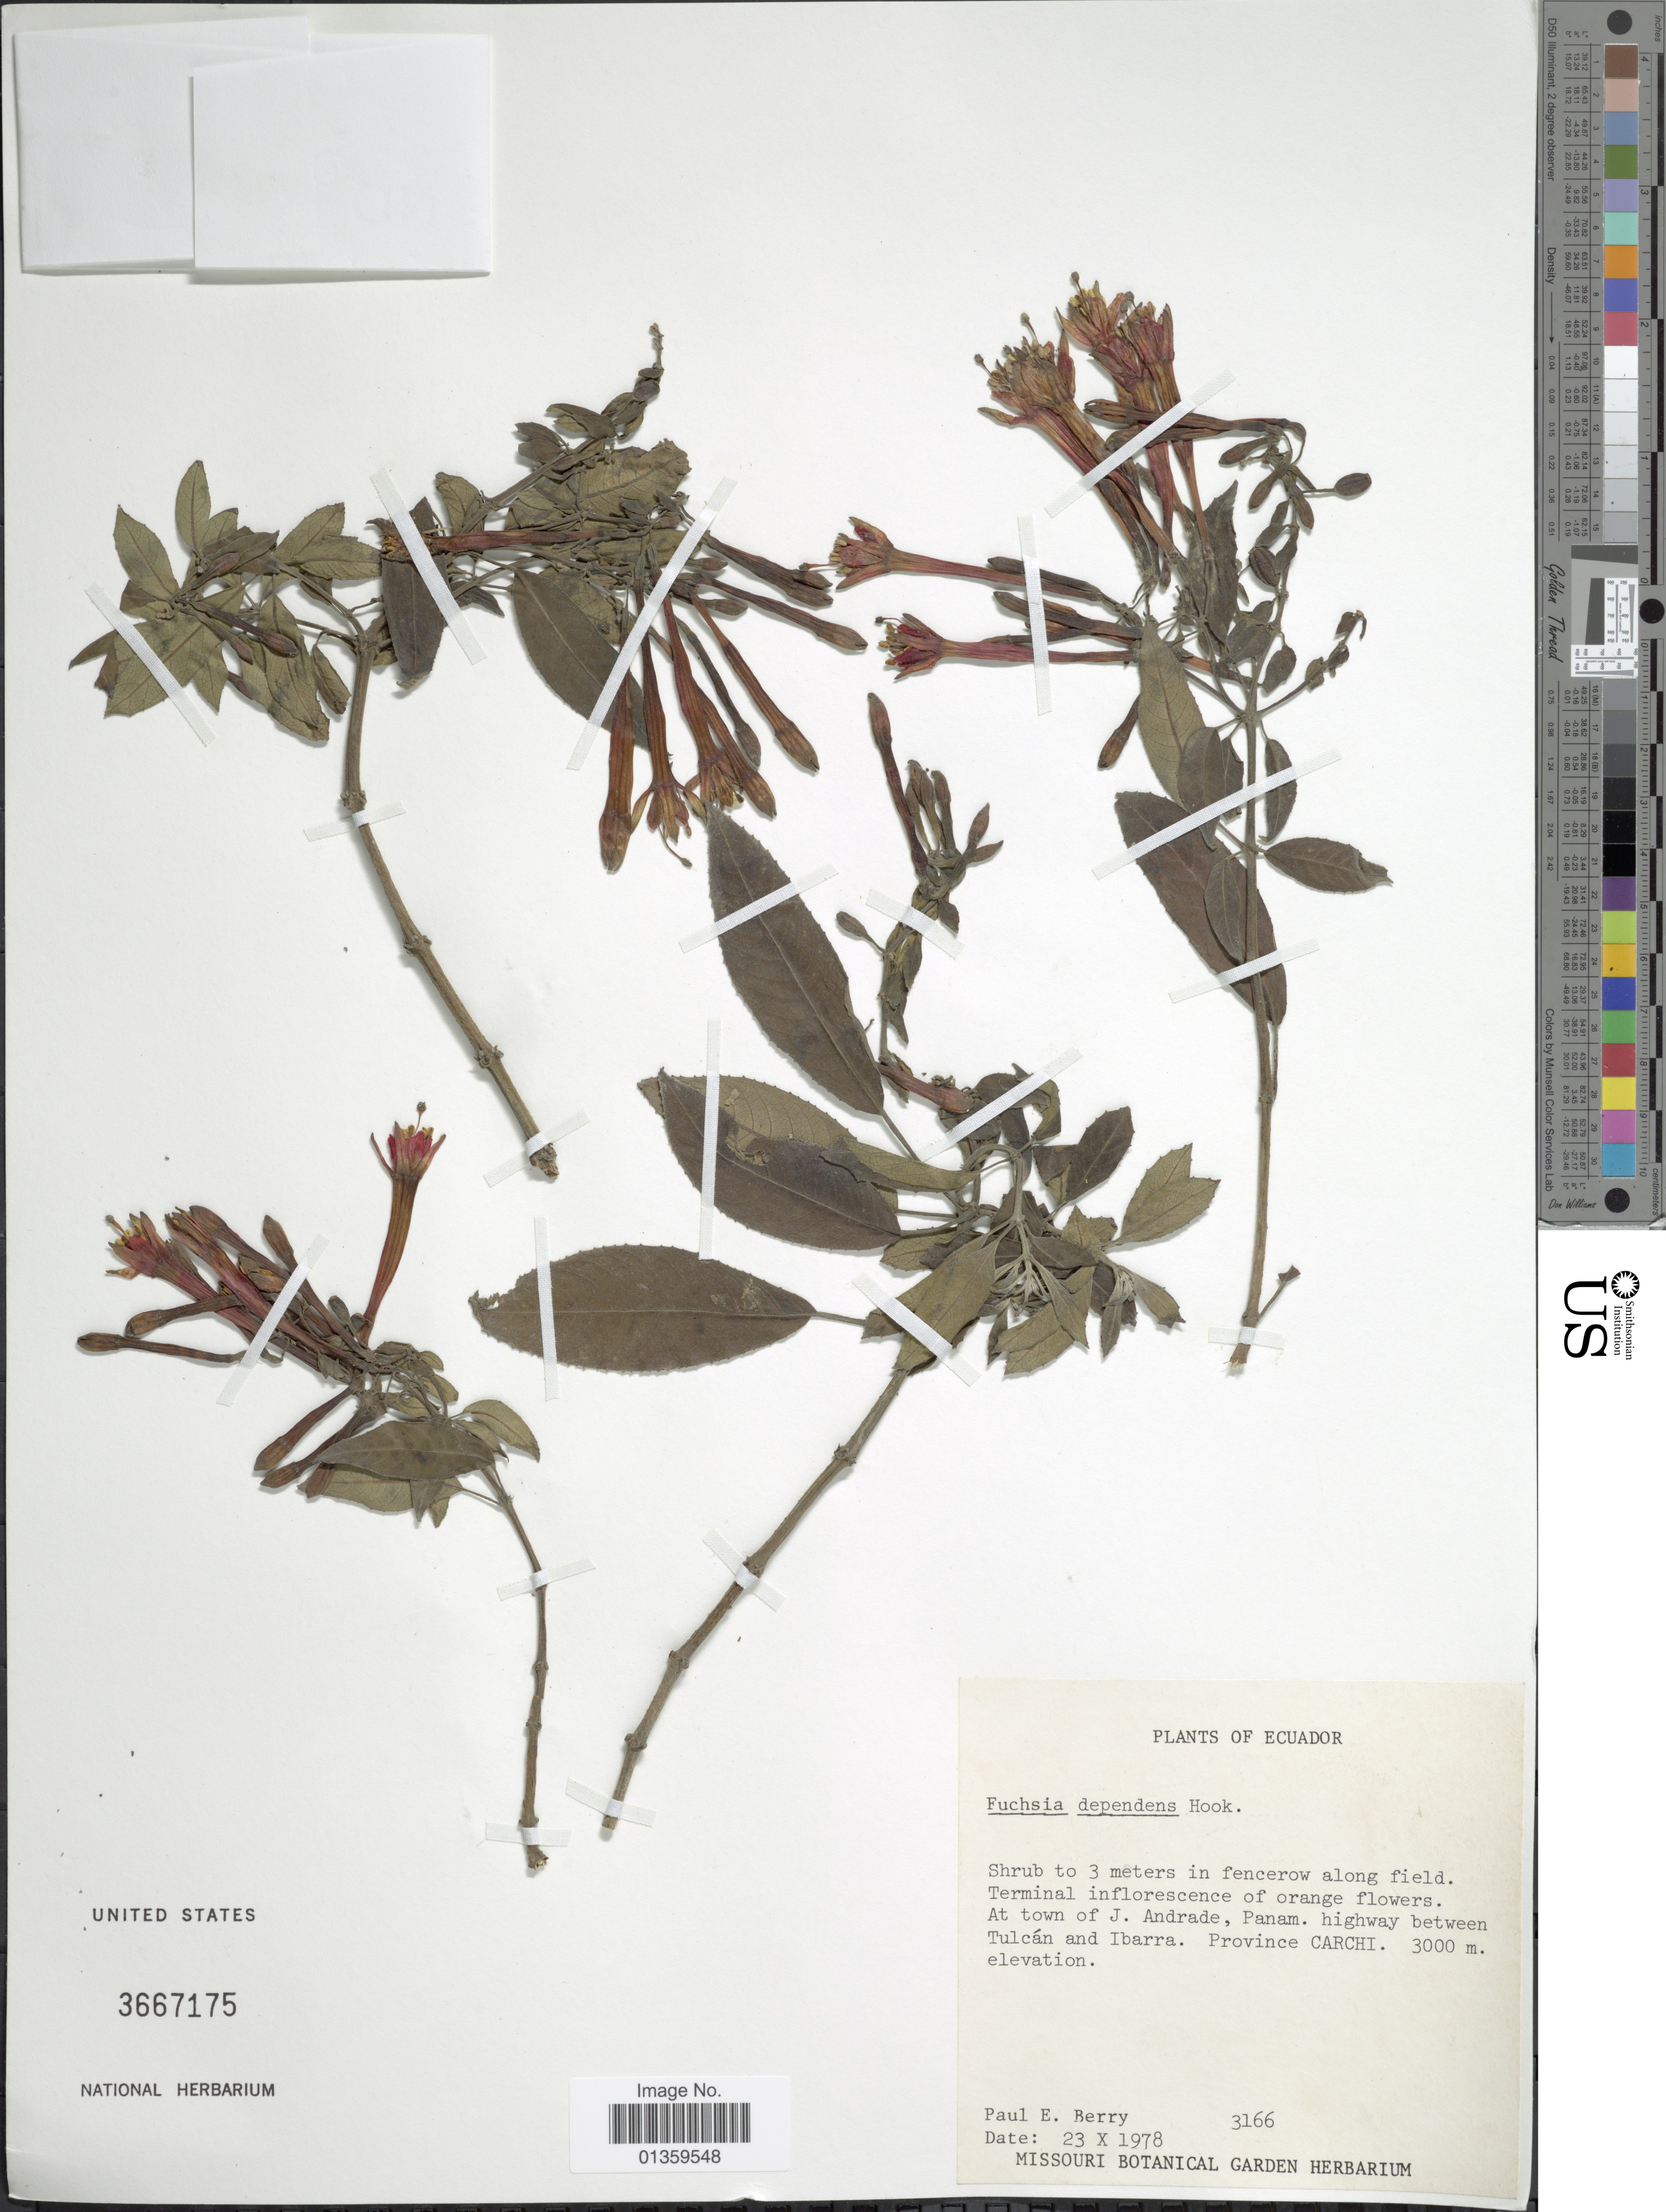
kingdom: Plantae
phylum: Tracheophyta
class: Magnoliopsida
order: Myrtales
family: Onagraceae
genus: Fuchsia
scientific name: Fuchsia dependens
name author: Hook.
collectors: P. E. Berry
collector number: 3166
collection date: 1978-10-23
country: Ecuador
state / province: Carchi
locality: At town of J. Andrade, Panam. highway between Tulcán and Ibarra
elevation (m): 3000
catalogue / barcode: US 3667175